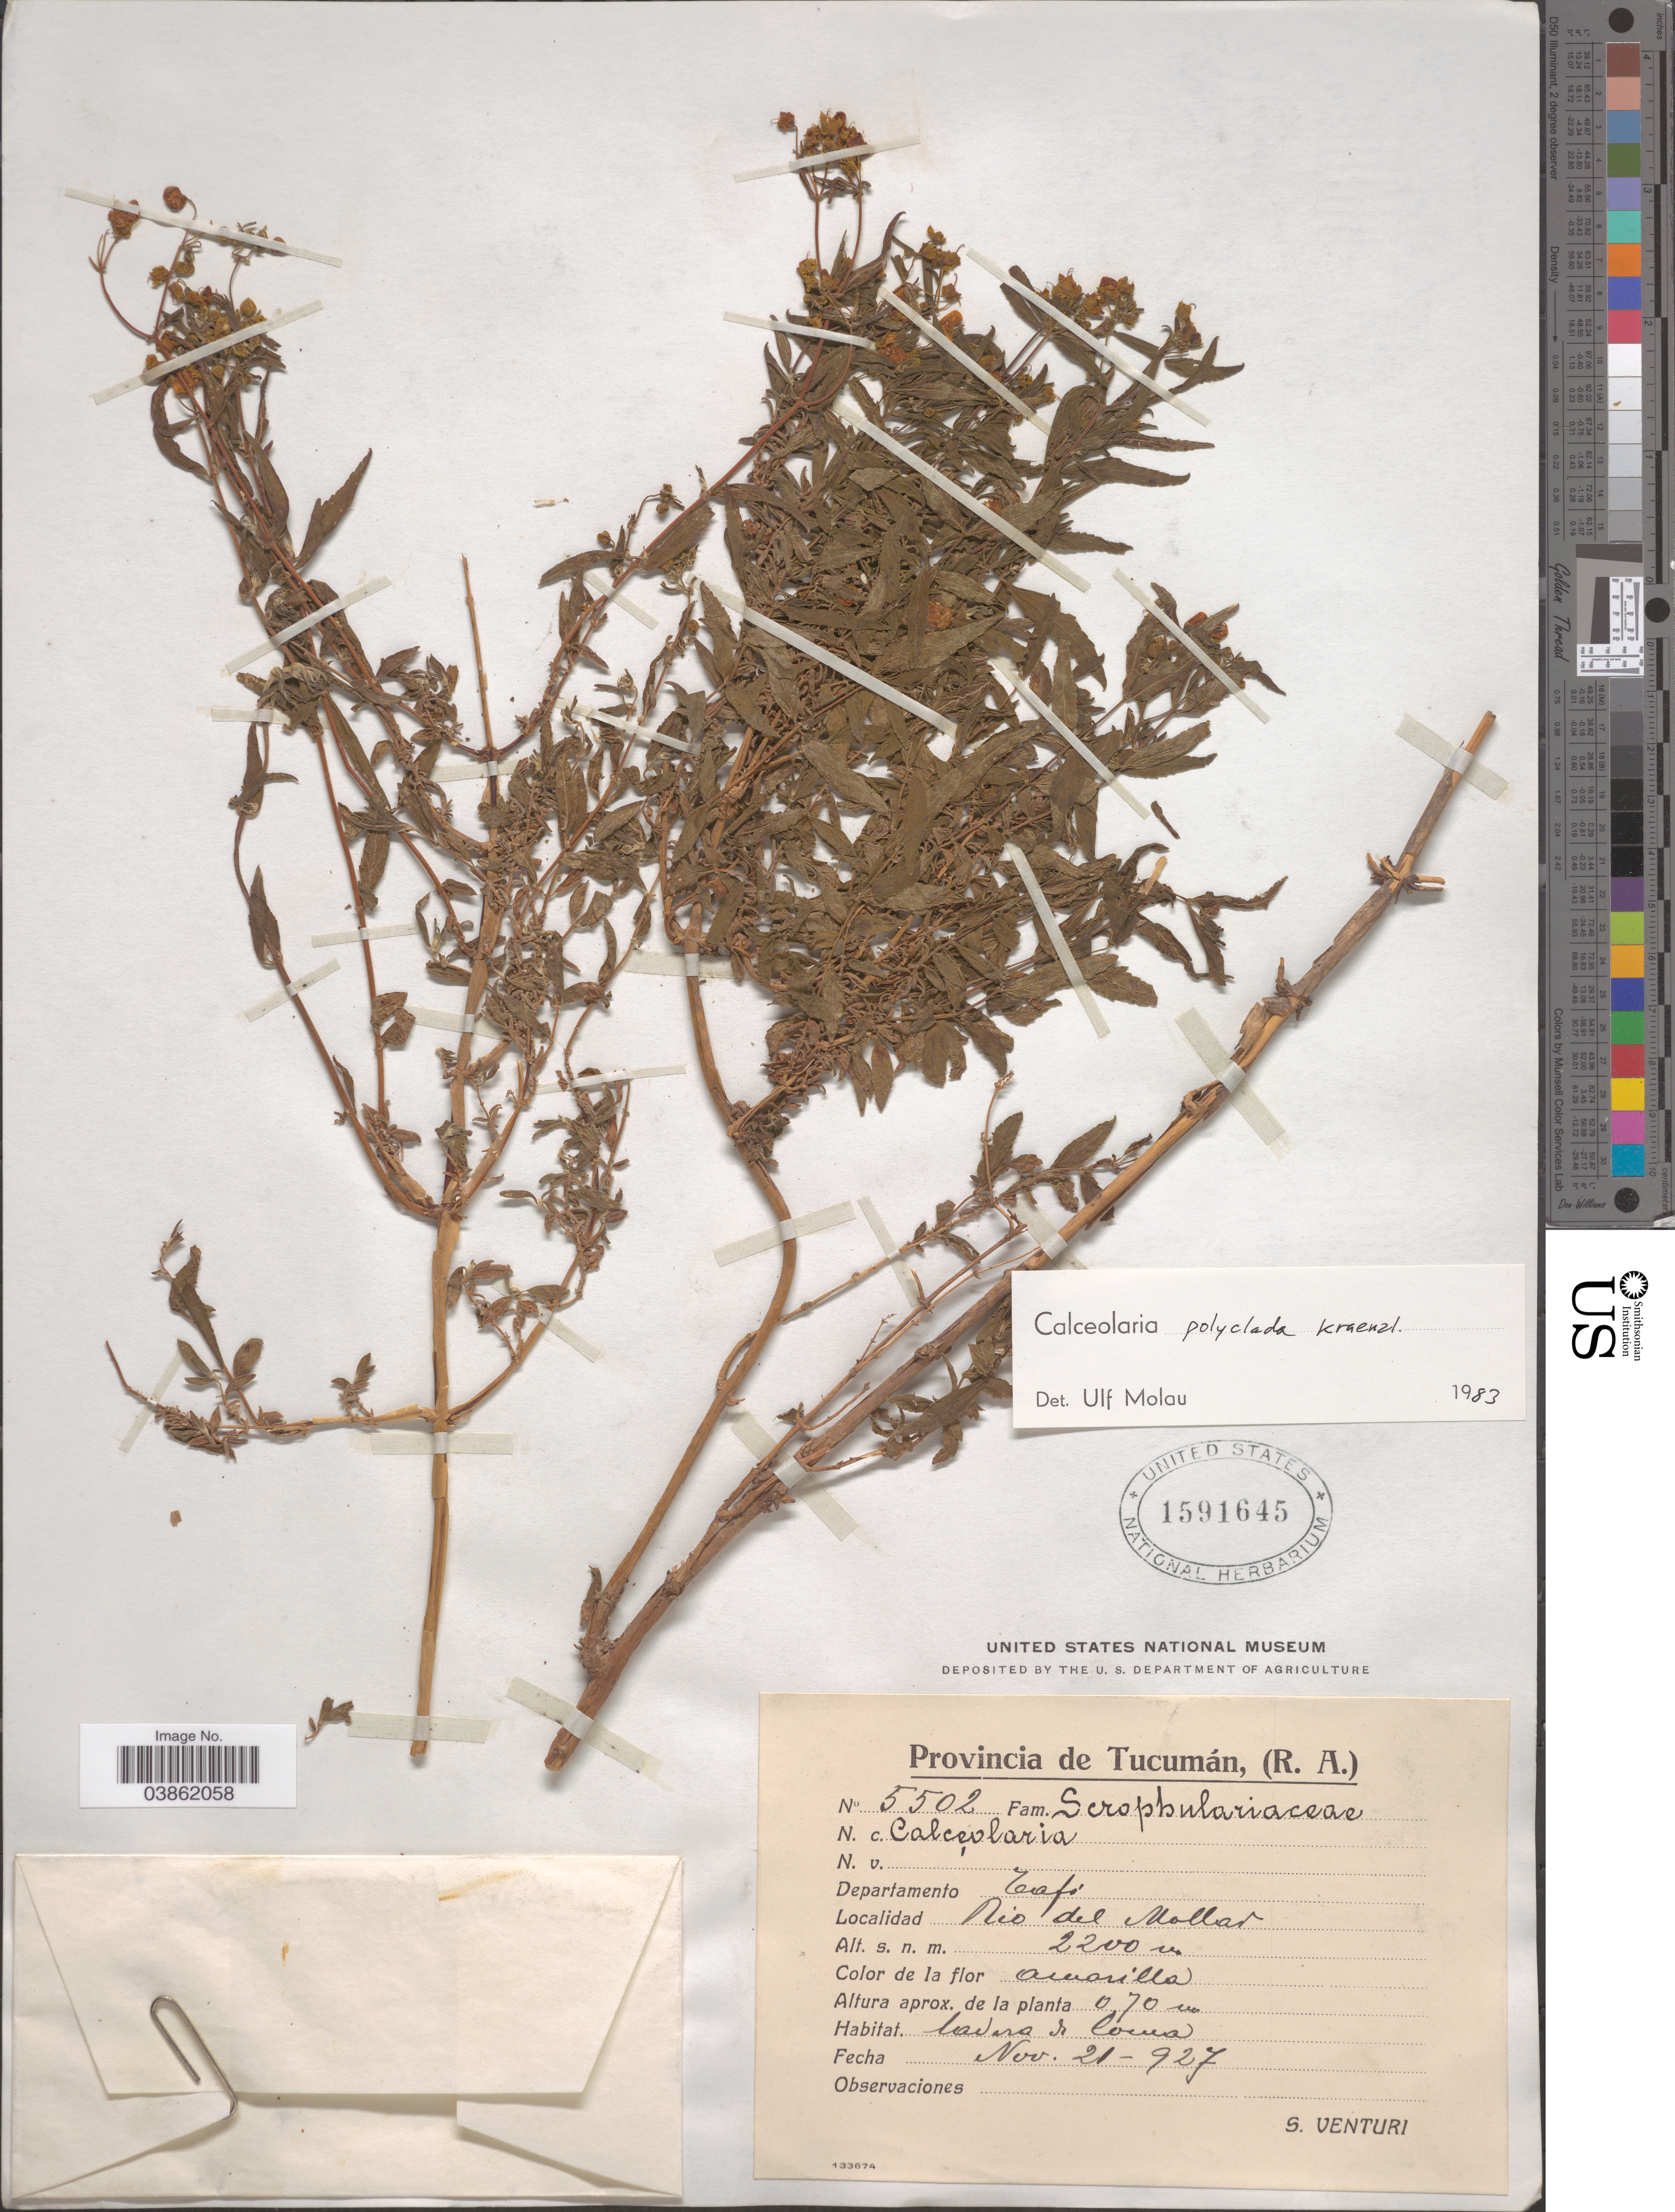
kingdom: Plantae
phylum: Tracheophyta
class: Magnoliopsida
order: Lamiales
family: Calceolariaceae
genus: Calceolaria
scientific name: Calceolaria polyclada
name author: Kraenzl.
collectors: S. Venturi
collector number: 5502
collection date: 1927-11-21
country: Argentina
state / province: Tucuman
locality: Departamento Tafi. Rio del Mollar.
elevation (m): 2200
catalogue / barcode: US 1591645